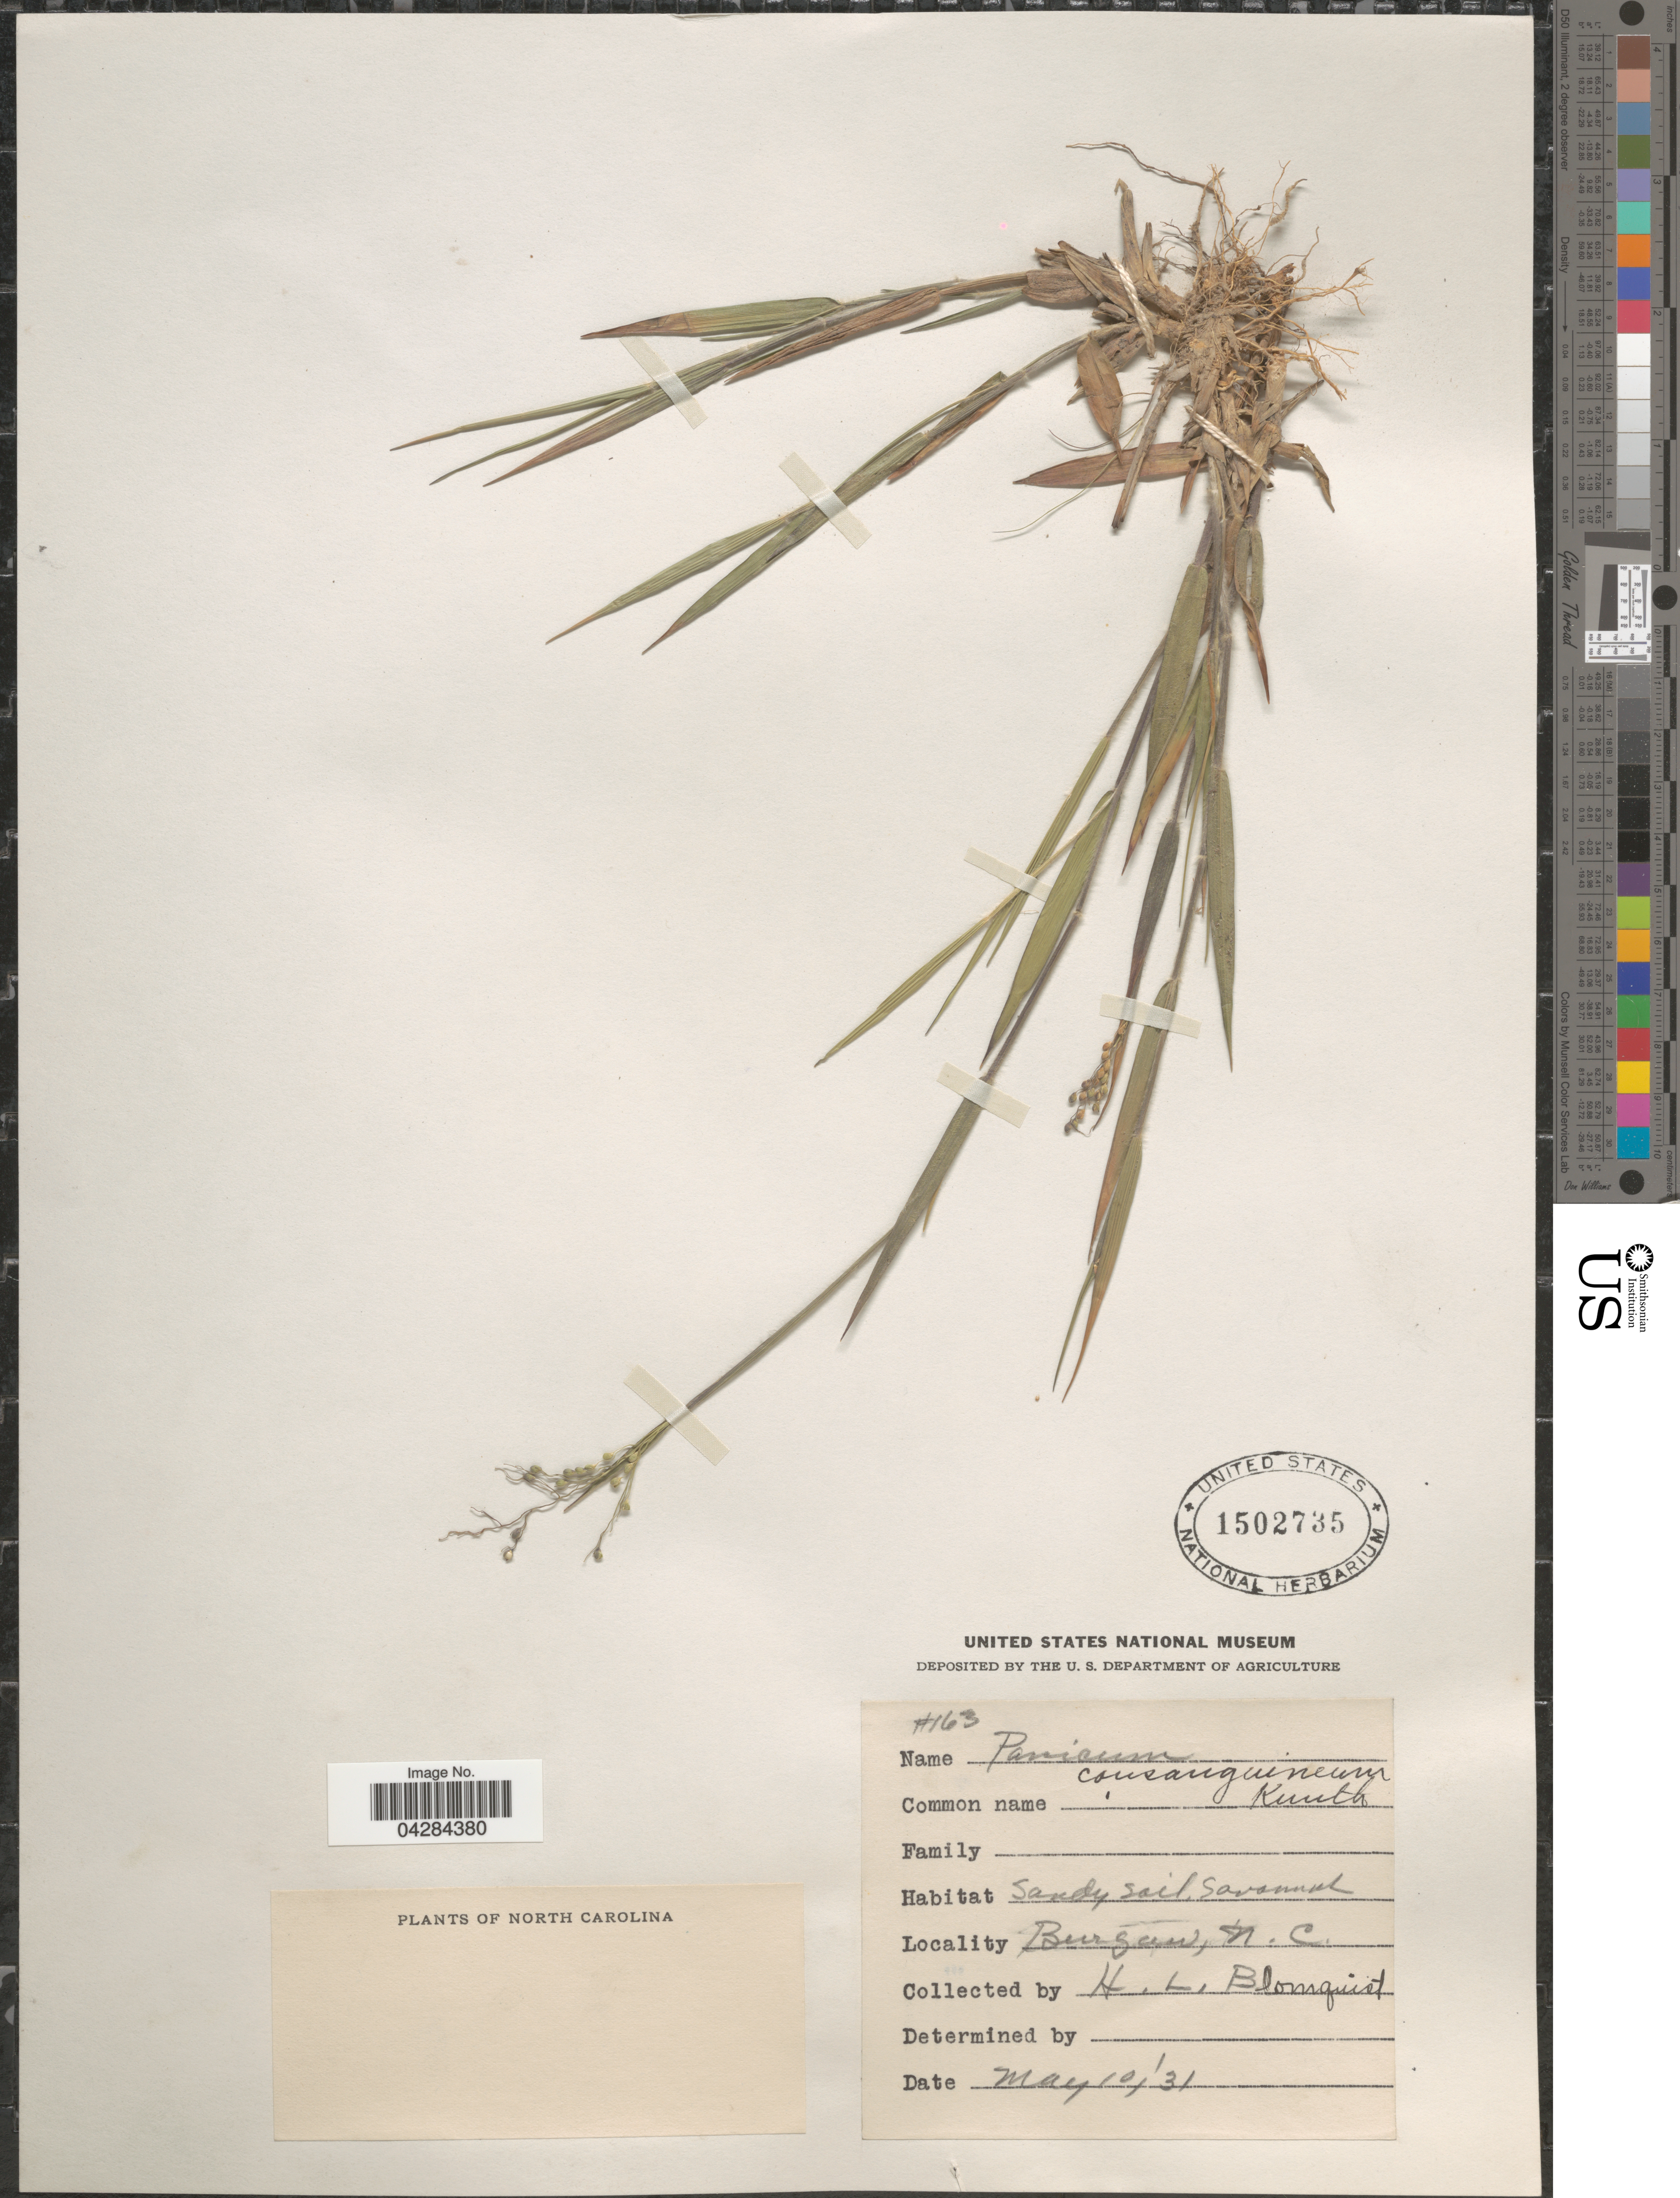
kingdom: Plantae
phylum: Tracheophyta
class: Liliopsida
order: Poales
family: Poaceae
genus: Dichanthelium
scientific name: Dichanthelium ovale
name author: (Elliott) Gould & C.A. Clark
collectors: H. Blomquist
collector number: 163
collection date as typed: Transcribed d/m/y: 10/5/31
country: United States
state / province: North Carolina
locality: Burgaw.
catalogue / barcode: US 1502735